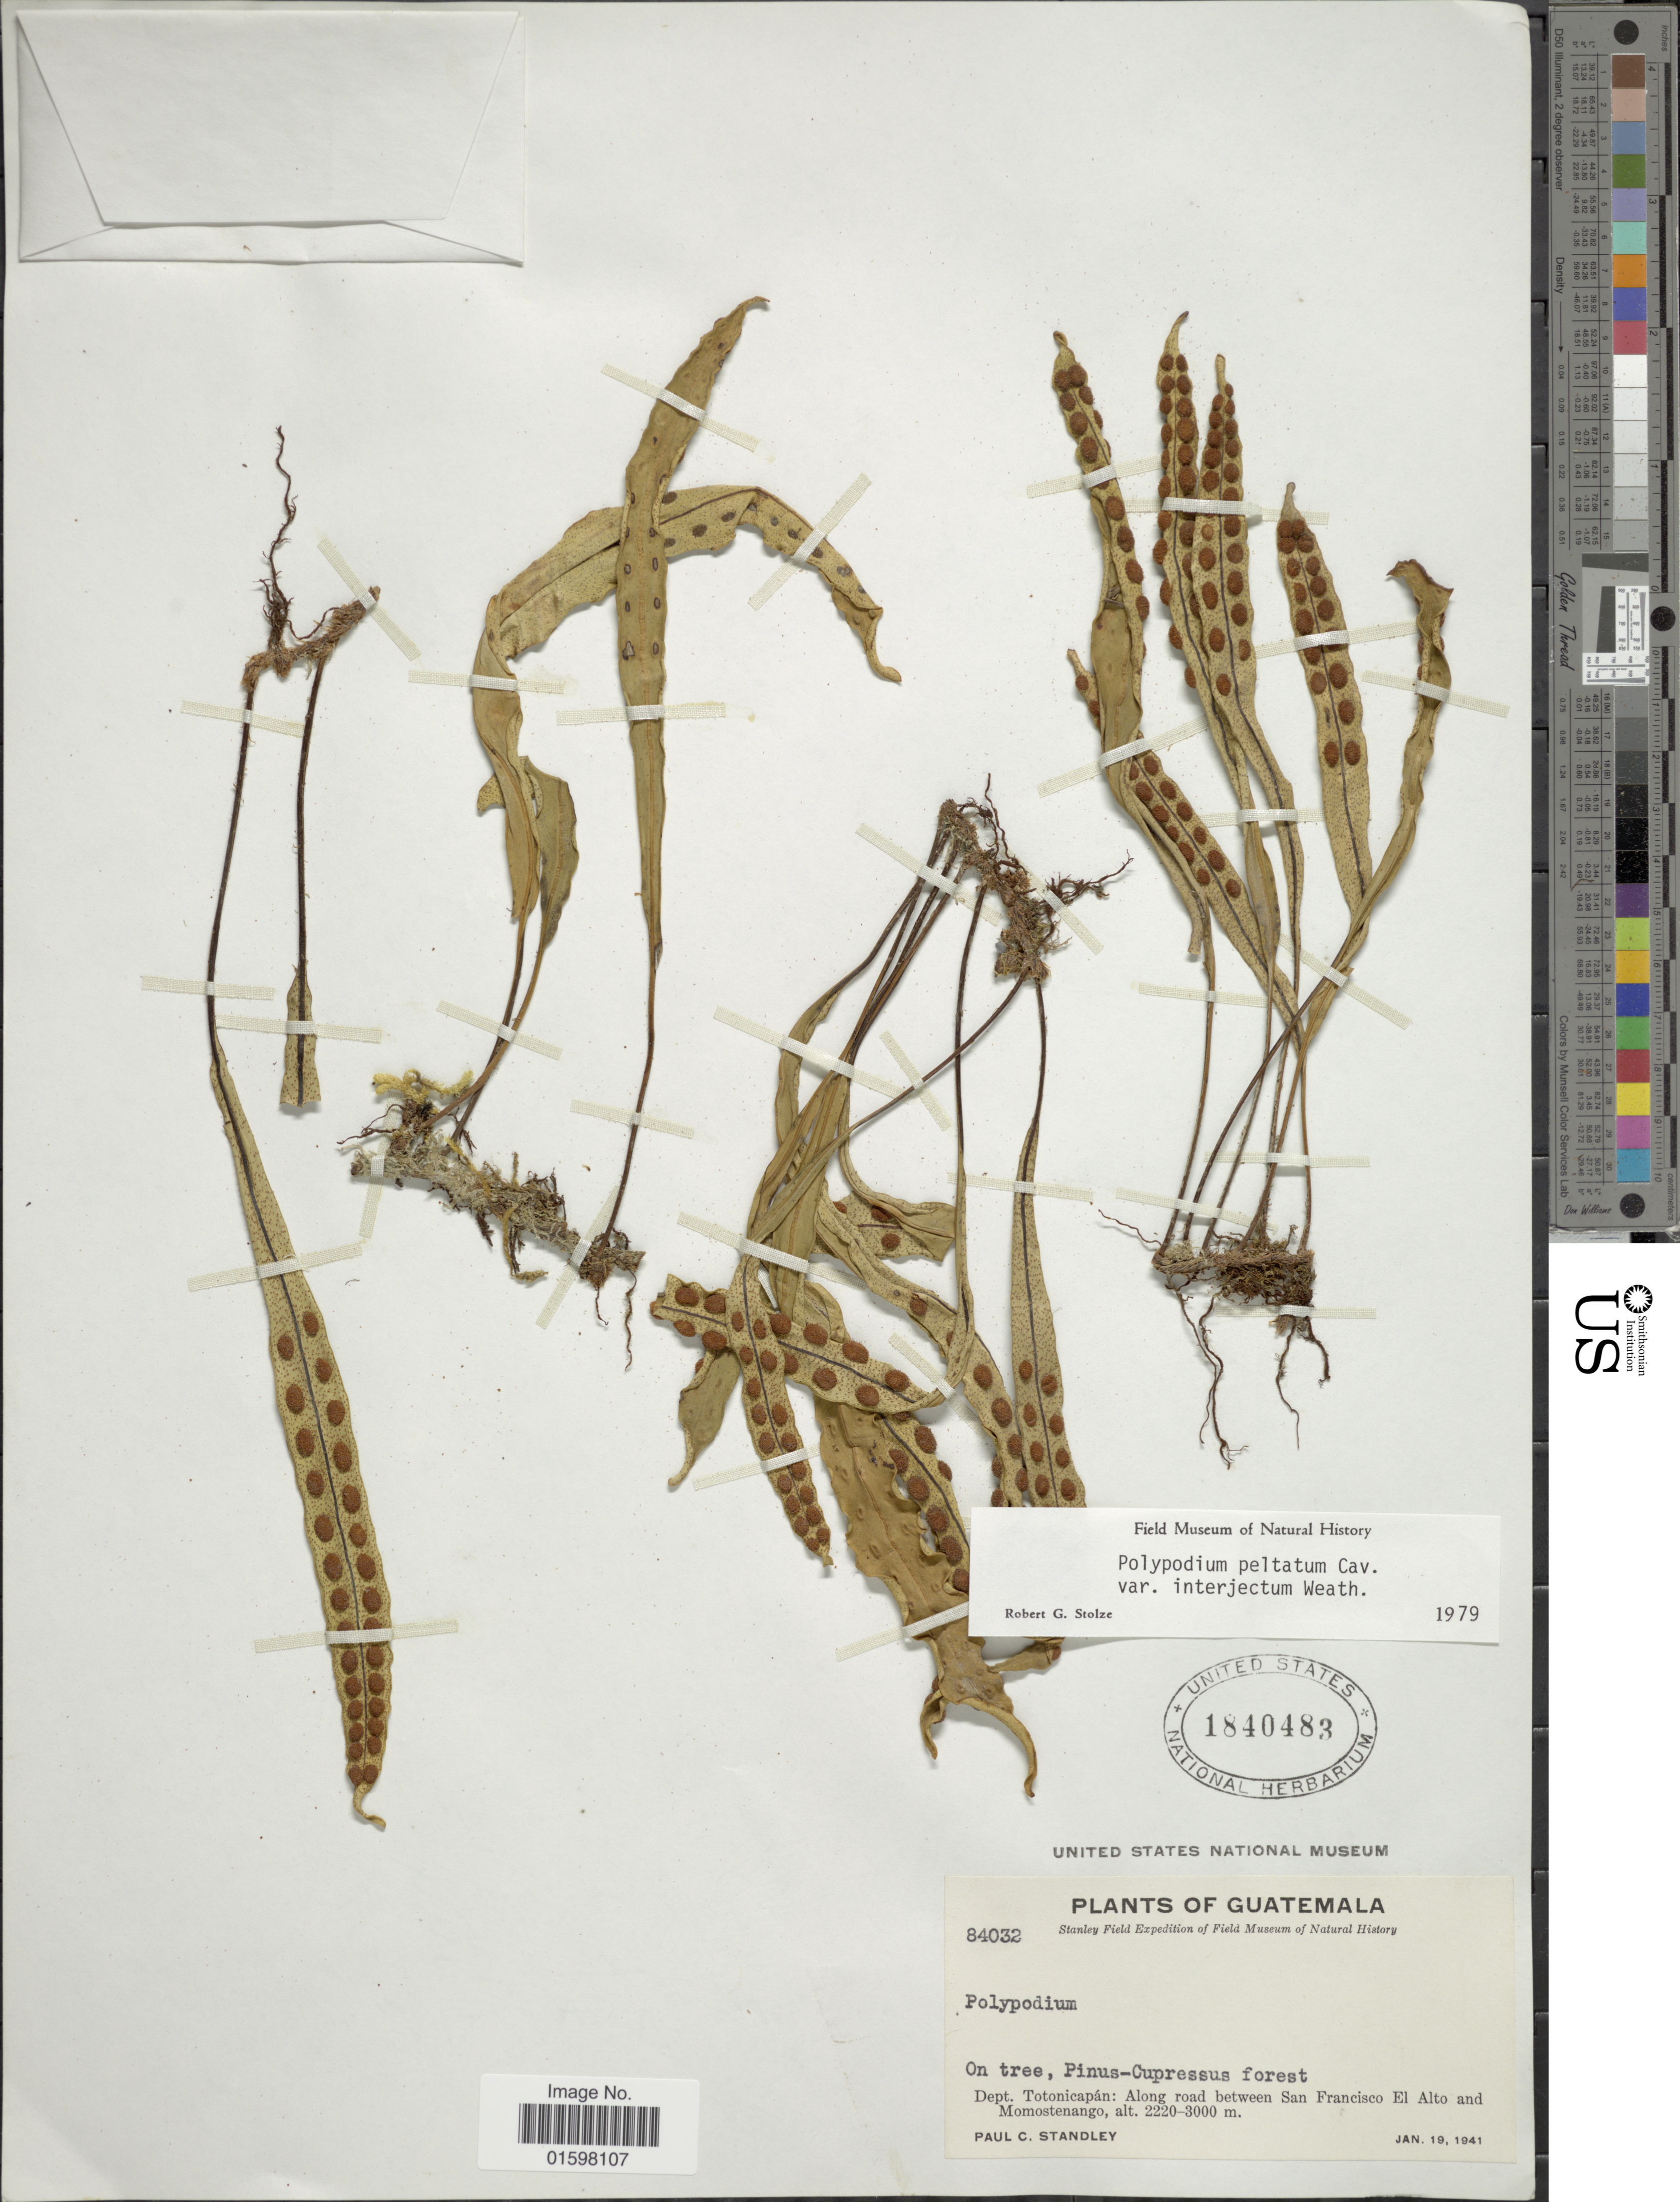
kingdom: Plantae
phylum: Tracheophyta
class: Polypodiopsida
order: Polypodiales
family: Polypodiaceae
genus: Pleopeltis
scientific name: Pleopeltis peltata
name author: Scort.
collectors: P. C. Standley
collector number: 84032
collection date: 1941-01-19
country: Guatemala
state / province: Totonicapan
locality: Dept. Totonicapan: Along road between San Francisco El Alto and Momostenango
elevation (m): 2220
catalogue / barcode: US 18404783